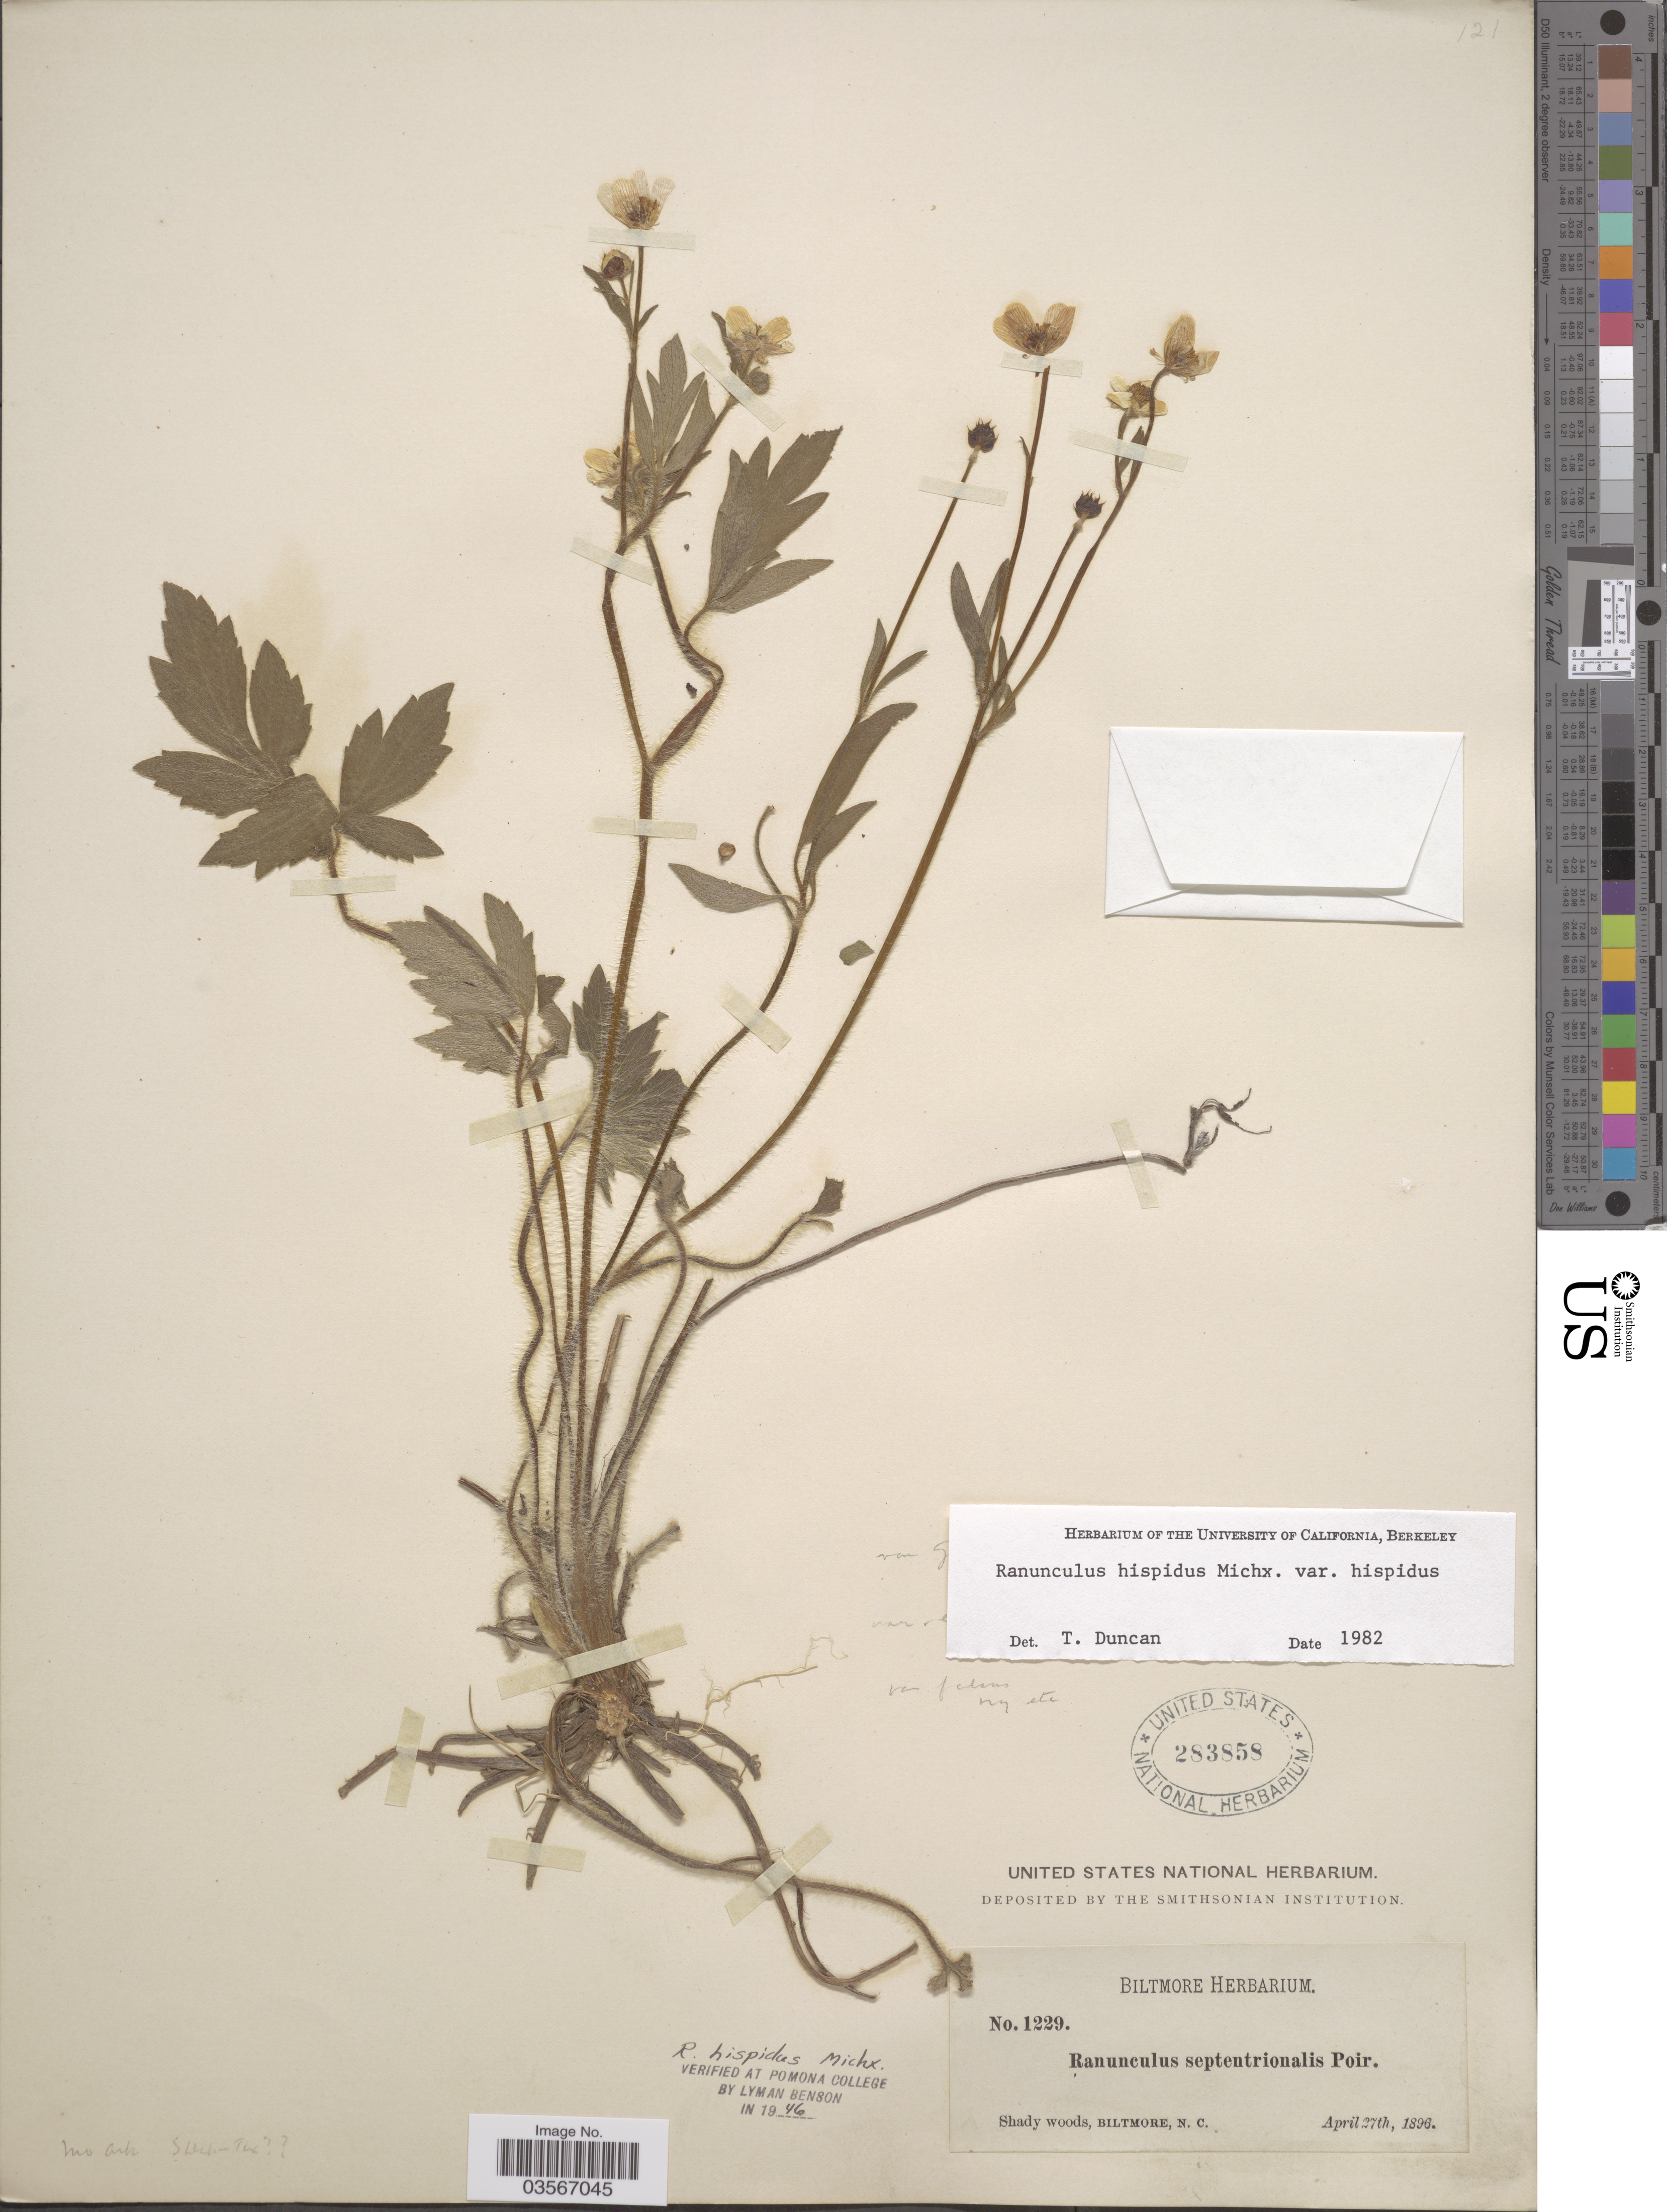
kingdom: Plantae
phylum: Tracheophyta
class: Magnoliopsida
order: Ranunculales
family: Ranunculaceae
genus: Ranunculus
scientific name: Ranunculus hispidus var. hispidus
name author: Michx.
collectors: ex herb. Biltmore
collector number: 1229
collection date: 1896-04-27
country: United States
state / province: North Carolina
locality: Shady woods, Biltmore.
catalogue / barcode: US 283858